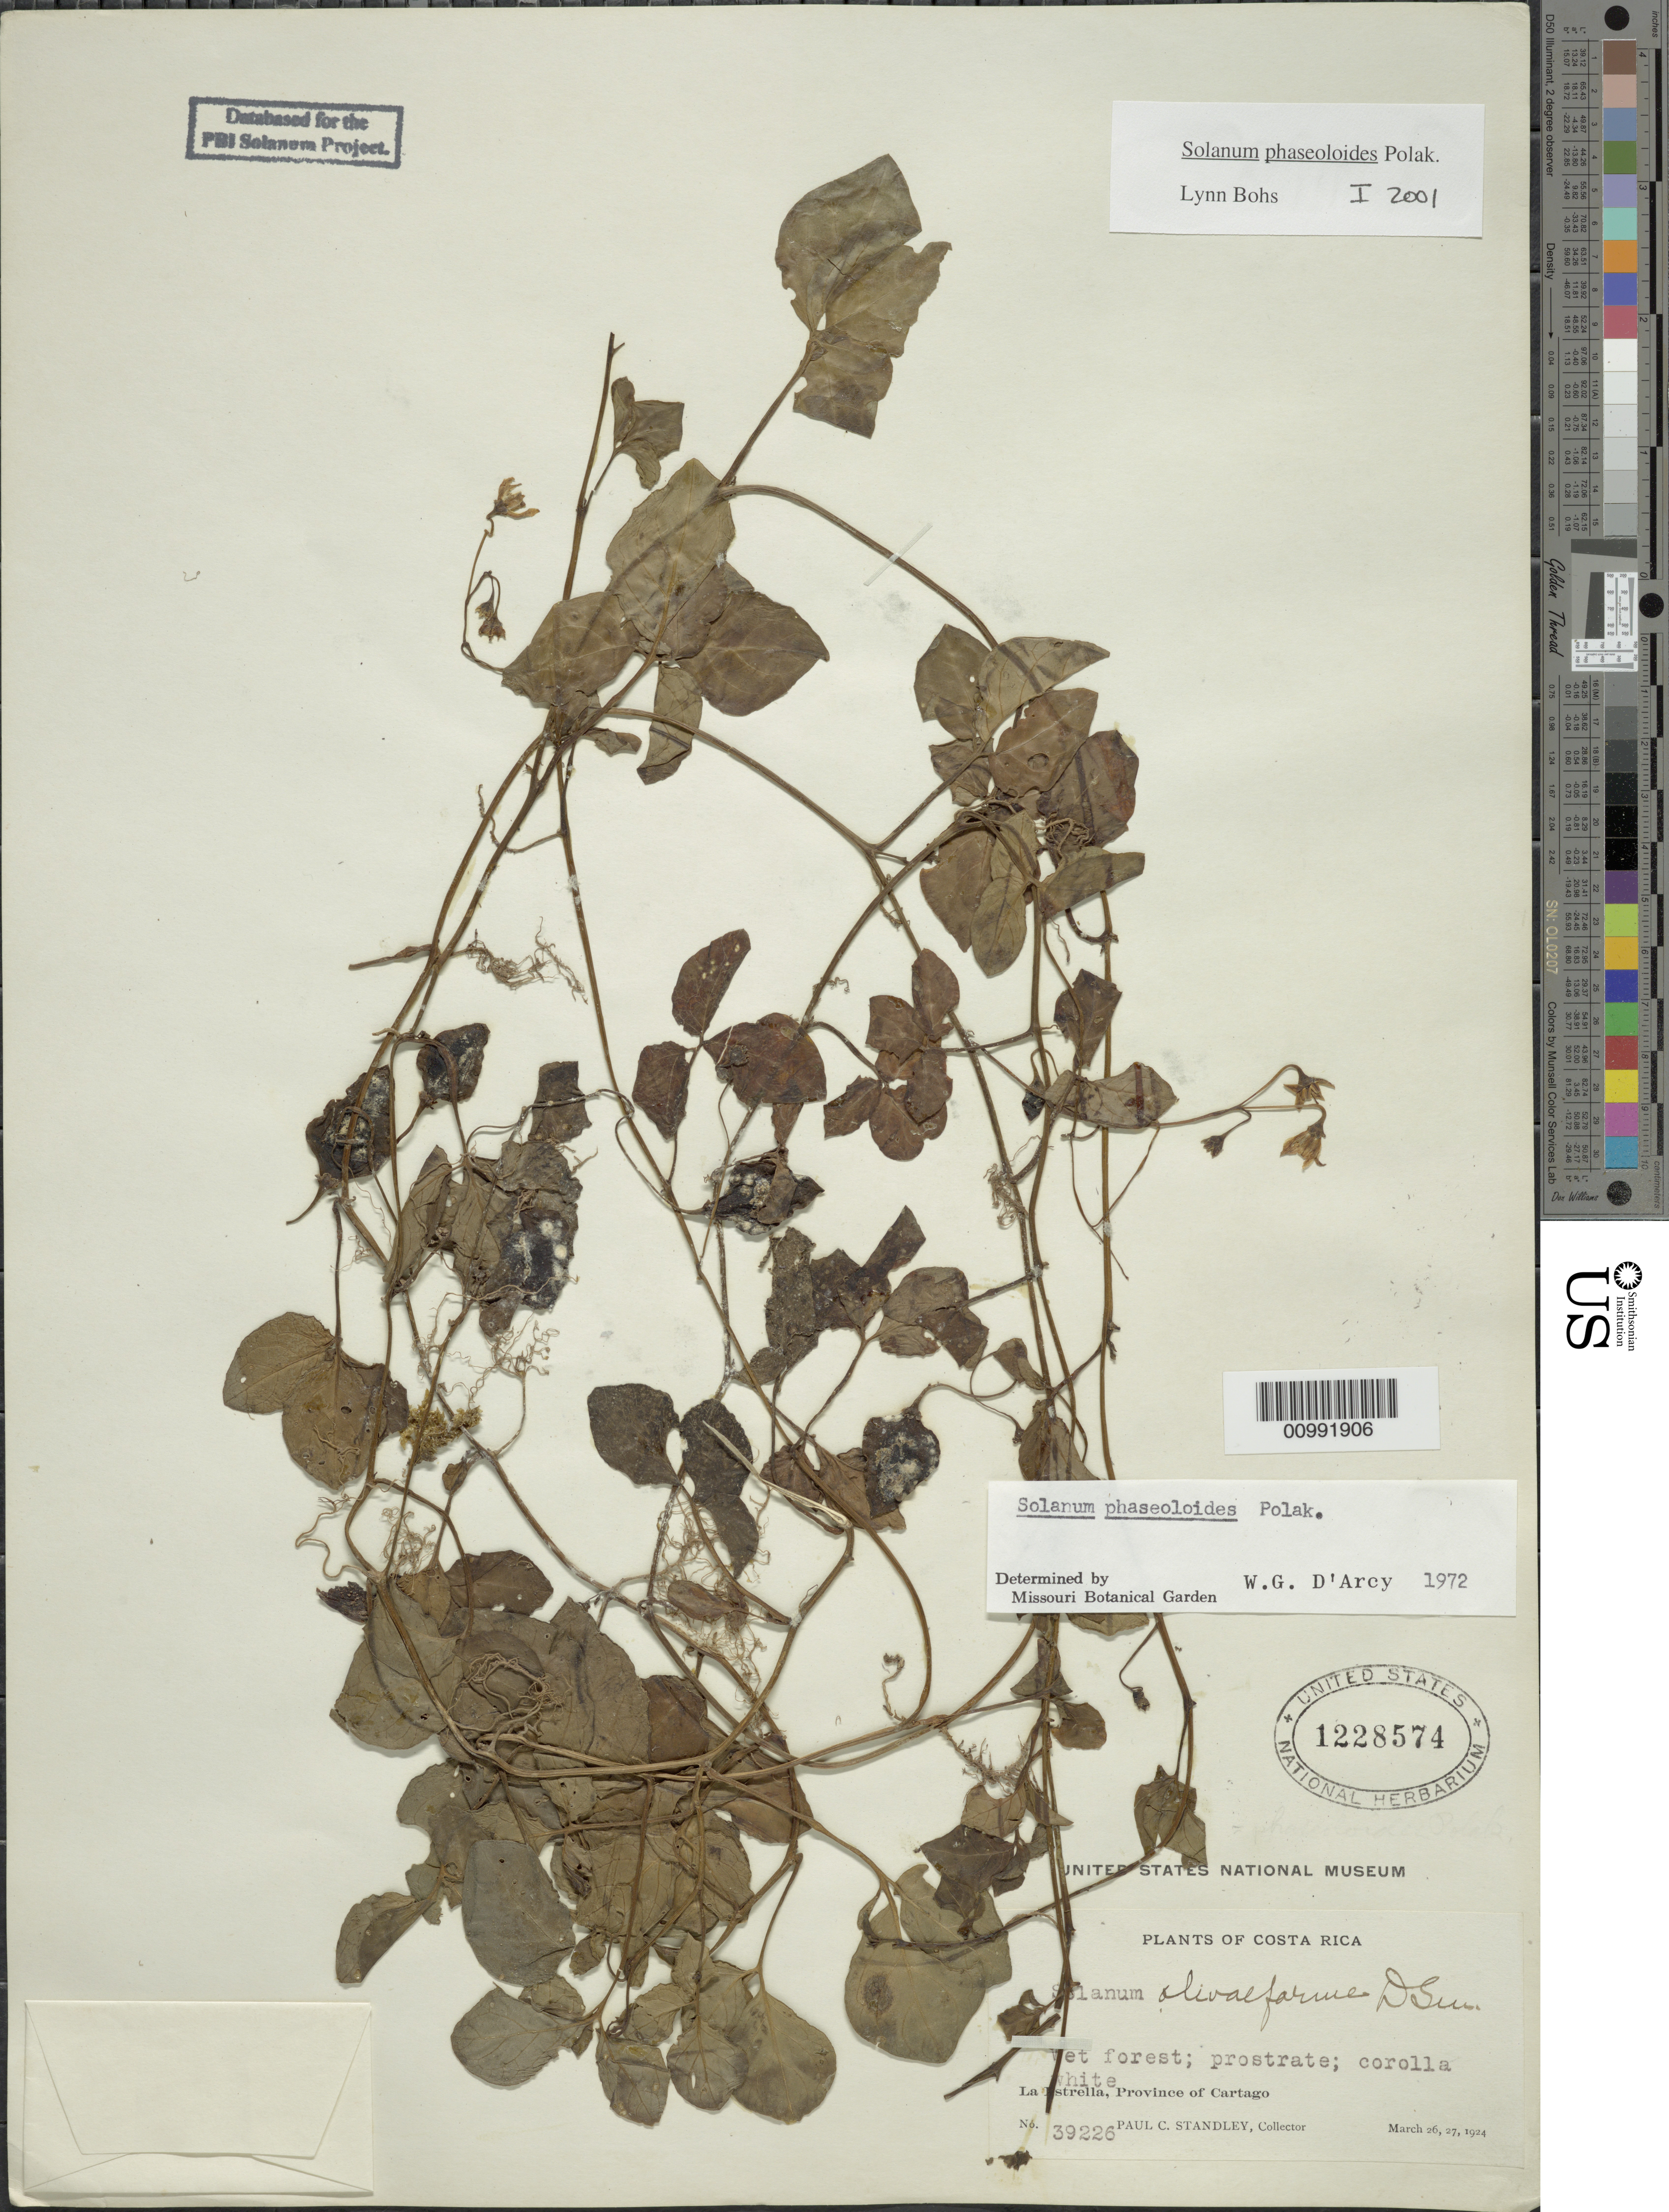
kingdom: Plantae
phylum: Tracheophyta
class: Magnoliopsida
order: Solanales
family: Solanaceae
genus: Solanum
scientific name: Solanum phaseoloides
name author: Pol.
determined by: Bohs, L. A.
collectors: P. C. Standley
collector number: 39226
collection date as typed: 26 Mar 1924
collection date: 1924-03-26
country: Costa Rica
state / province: Cartago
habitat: Wet forest.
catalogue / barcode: US 1228574